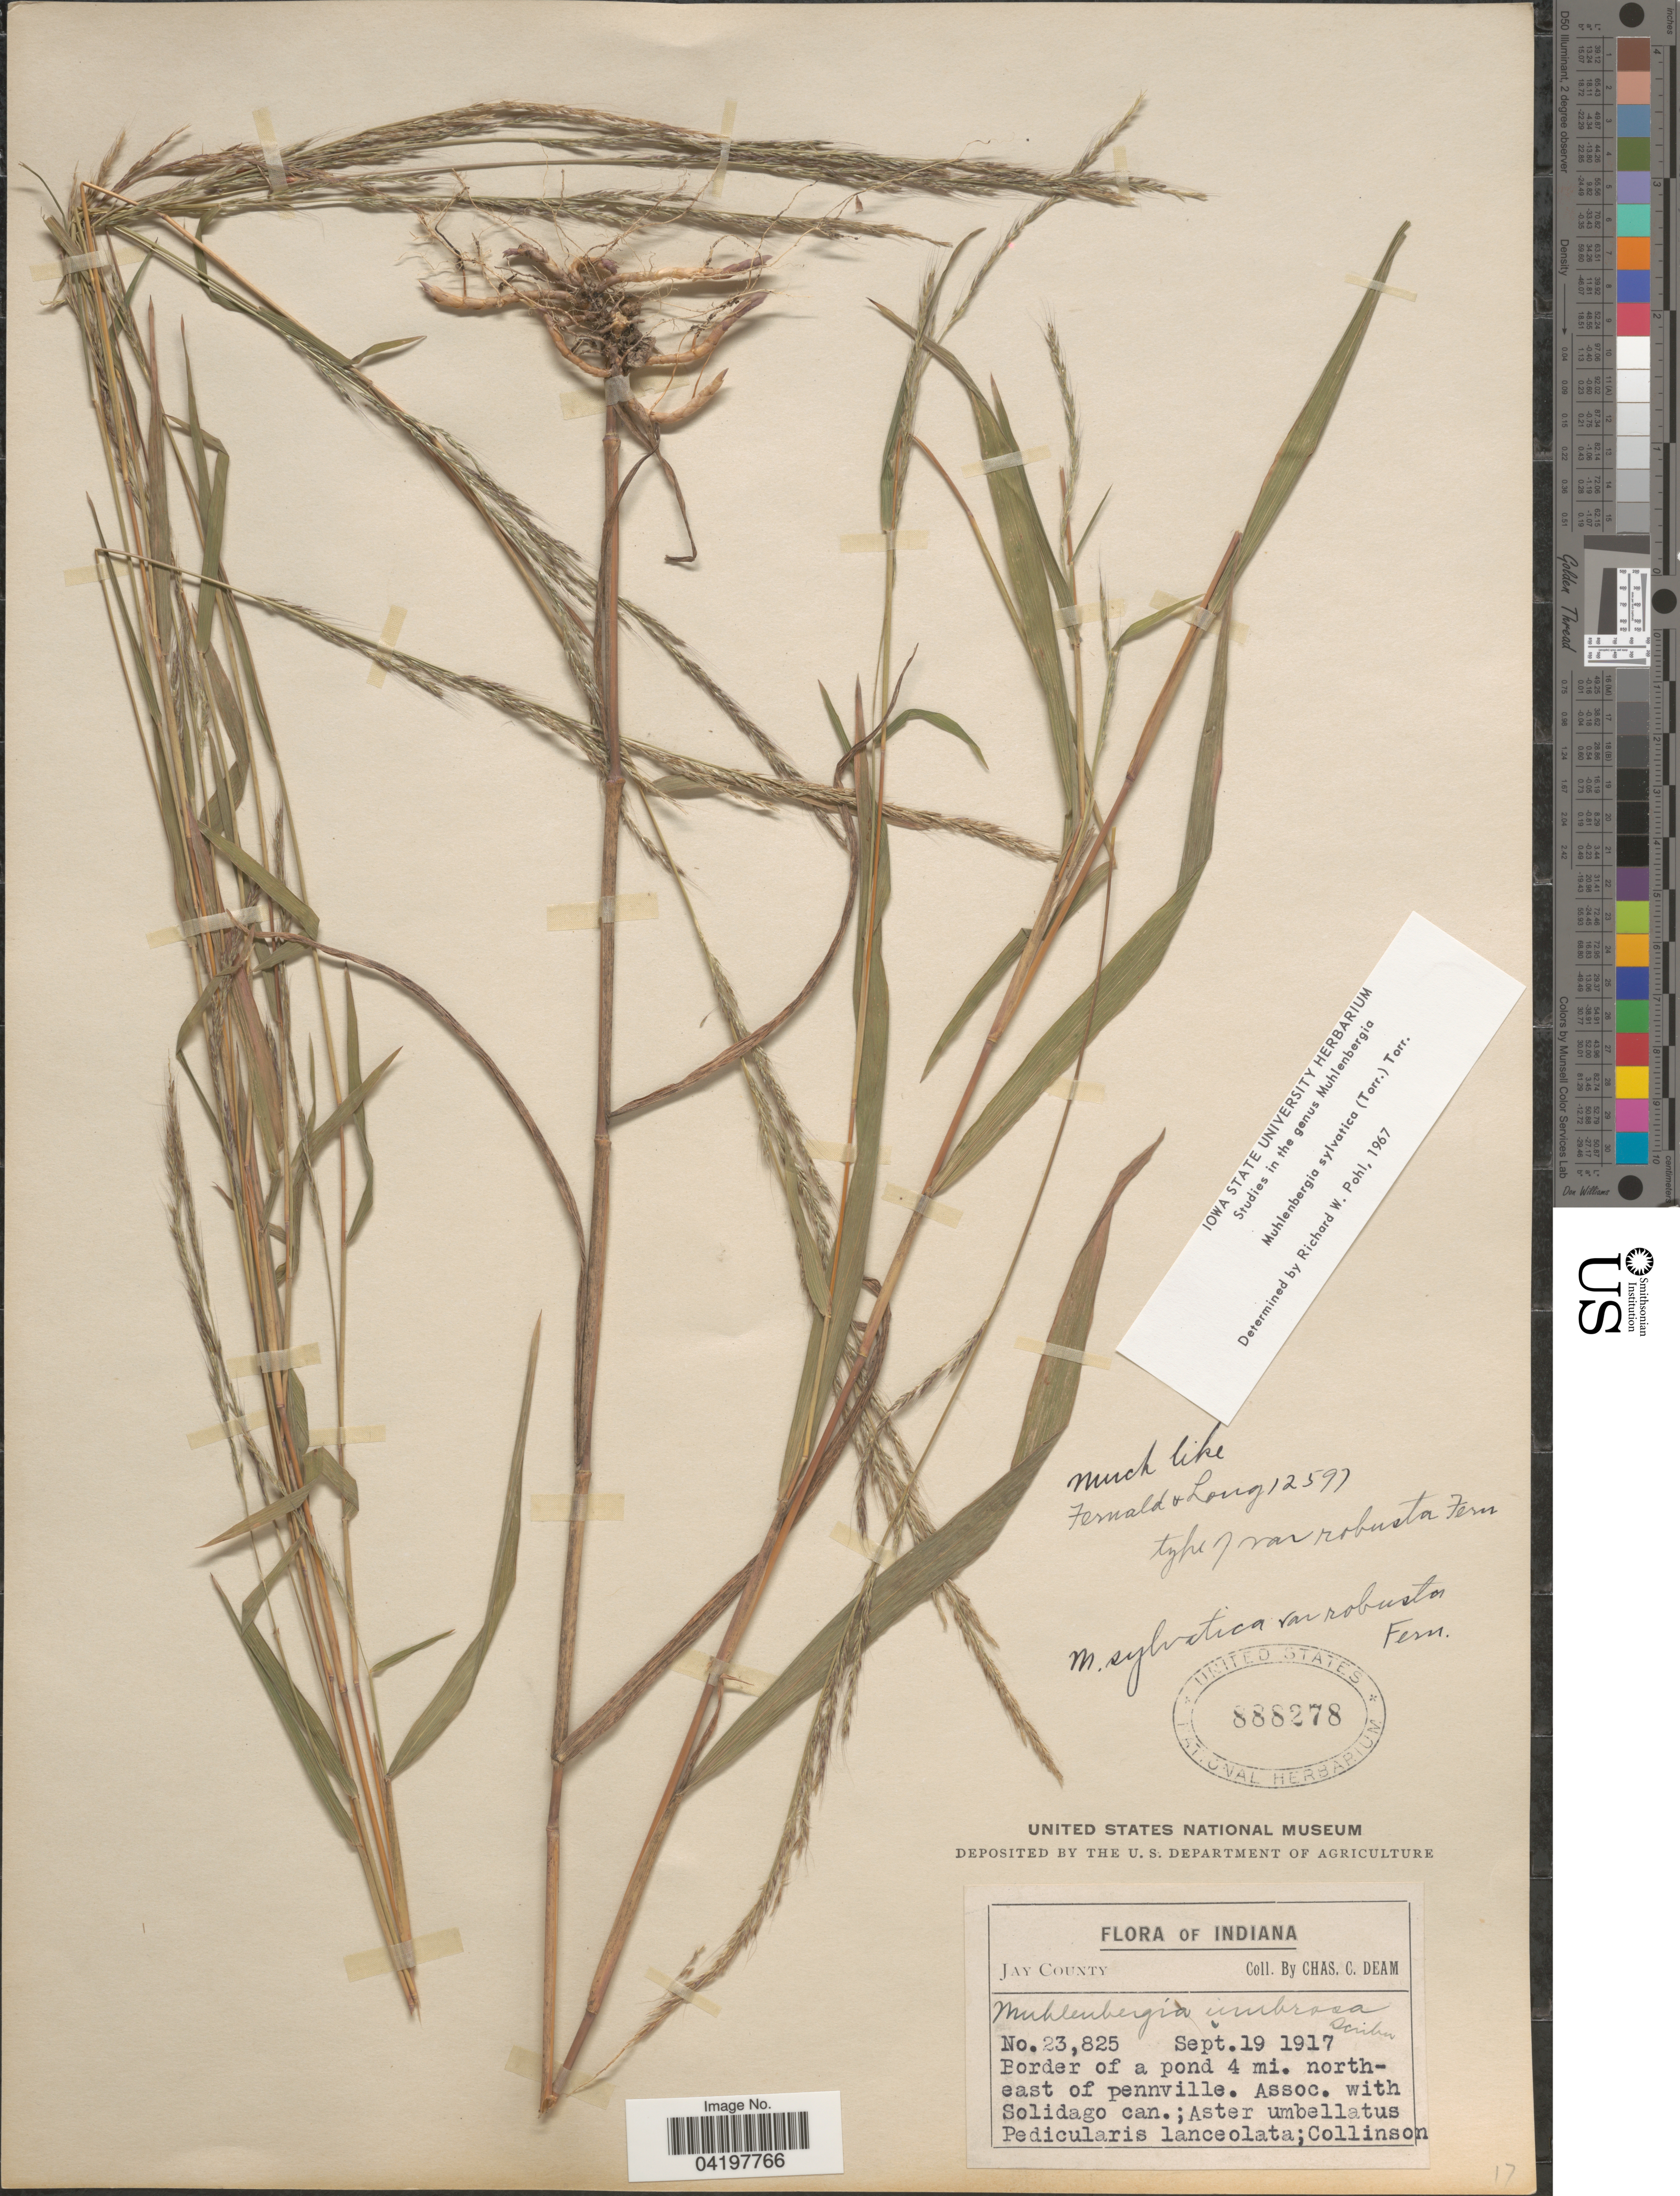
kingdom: Plantae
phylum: Tracheophyta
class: Liliopsida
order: Poales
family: Poaceae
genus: Muhlenbergia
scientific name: Muhlenbergia sylvatica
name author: (Torr.) Torr. ex A. Gray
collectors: C. C. Deam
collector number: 23825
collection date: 1917-09-19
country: United States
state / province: Indiana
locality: Jay County. Border of a pond 4 mi. northeast of pennville.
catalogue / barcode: US 888278